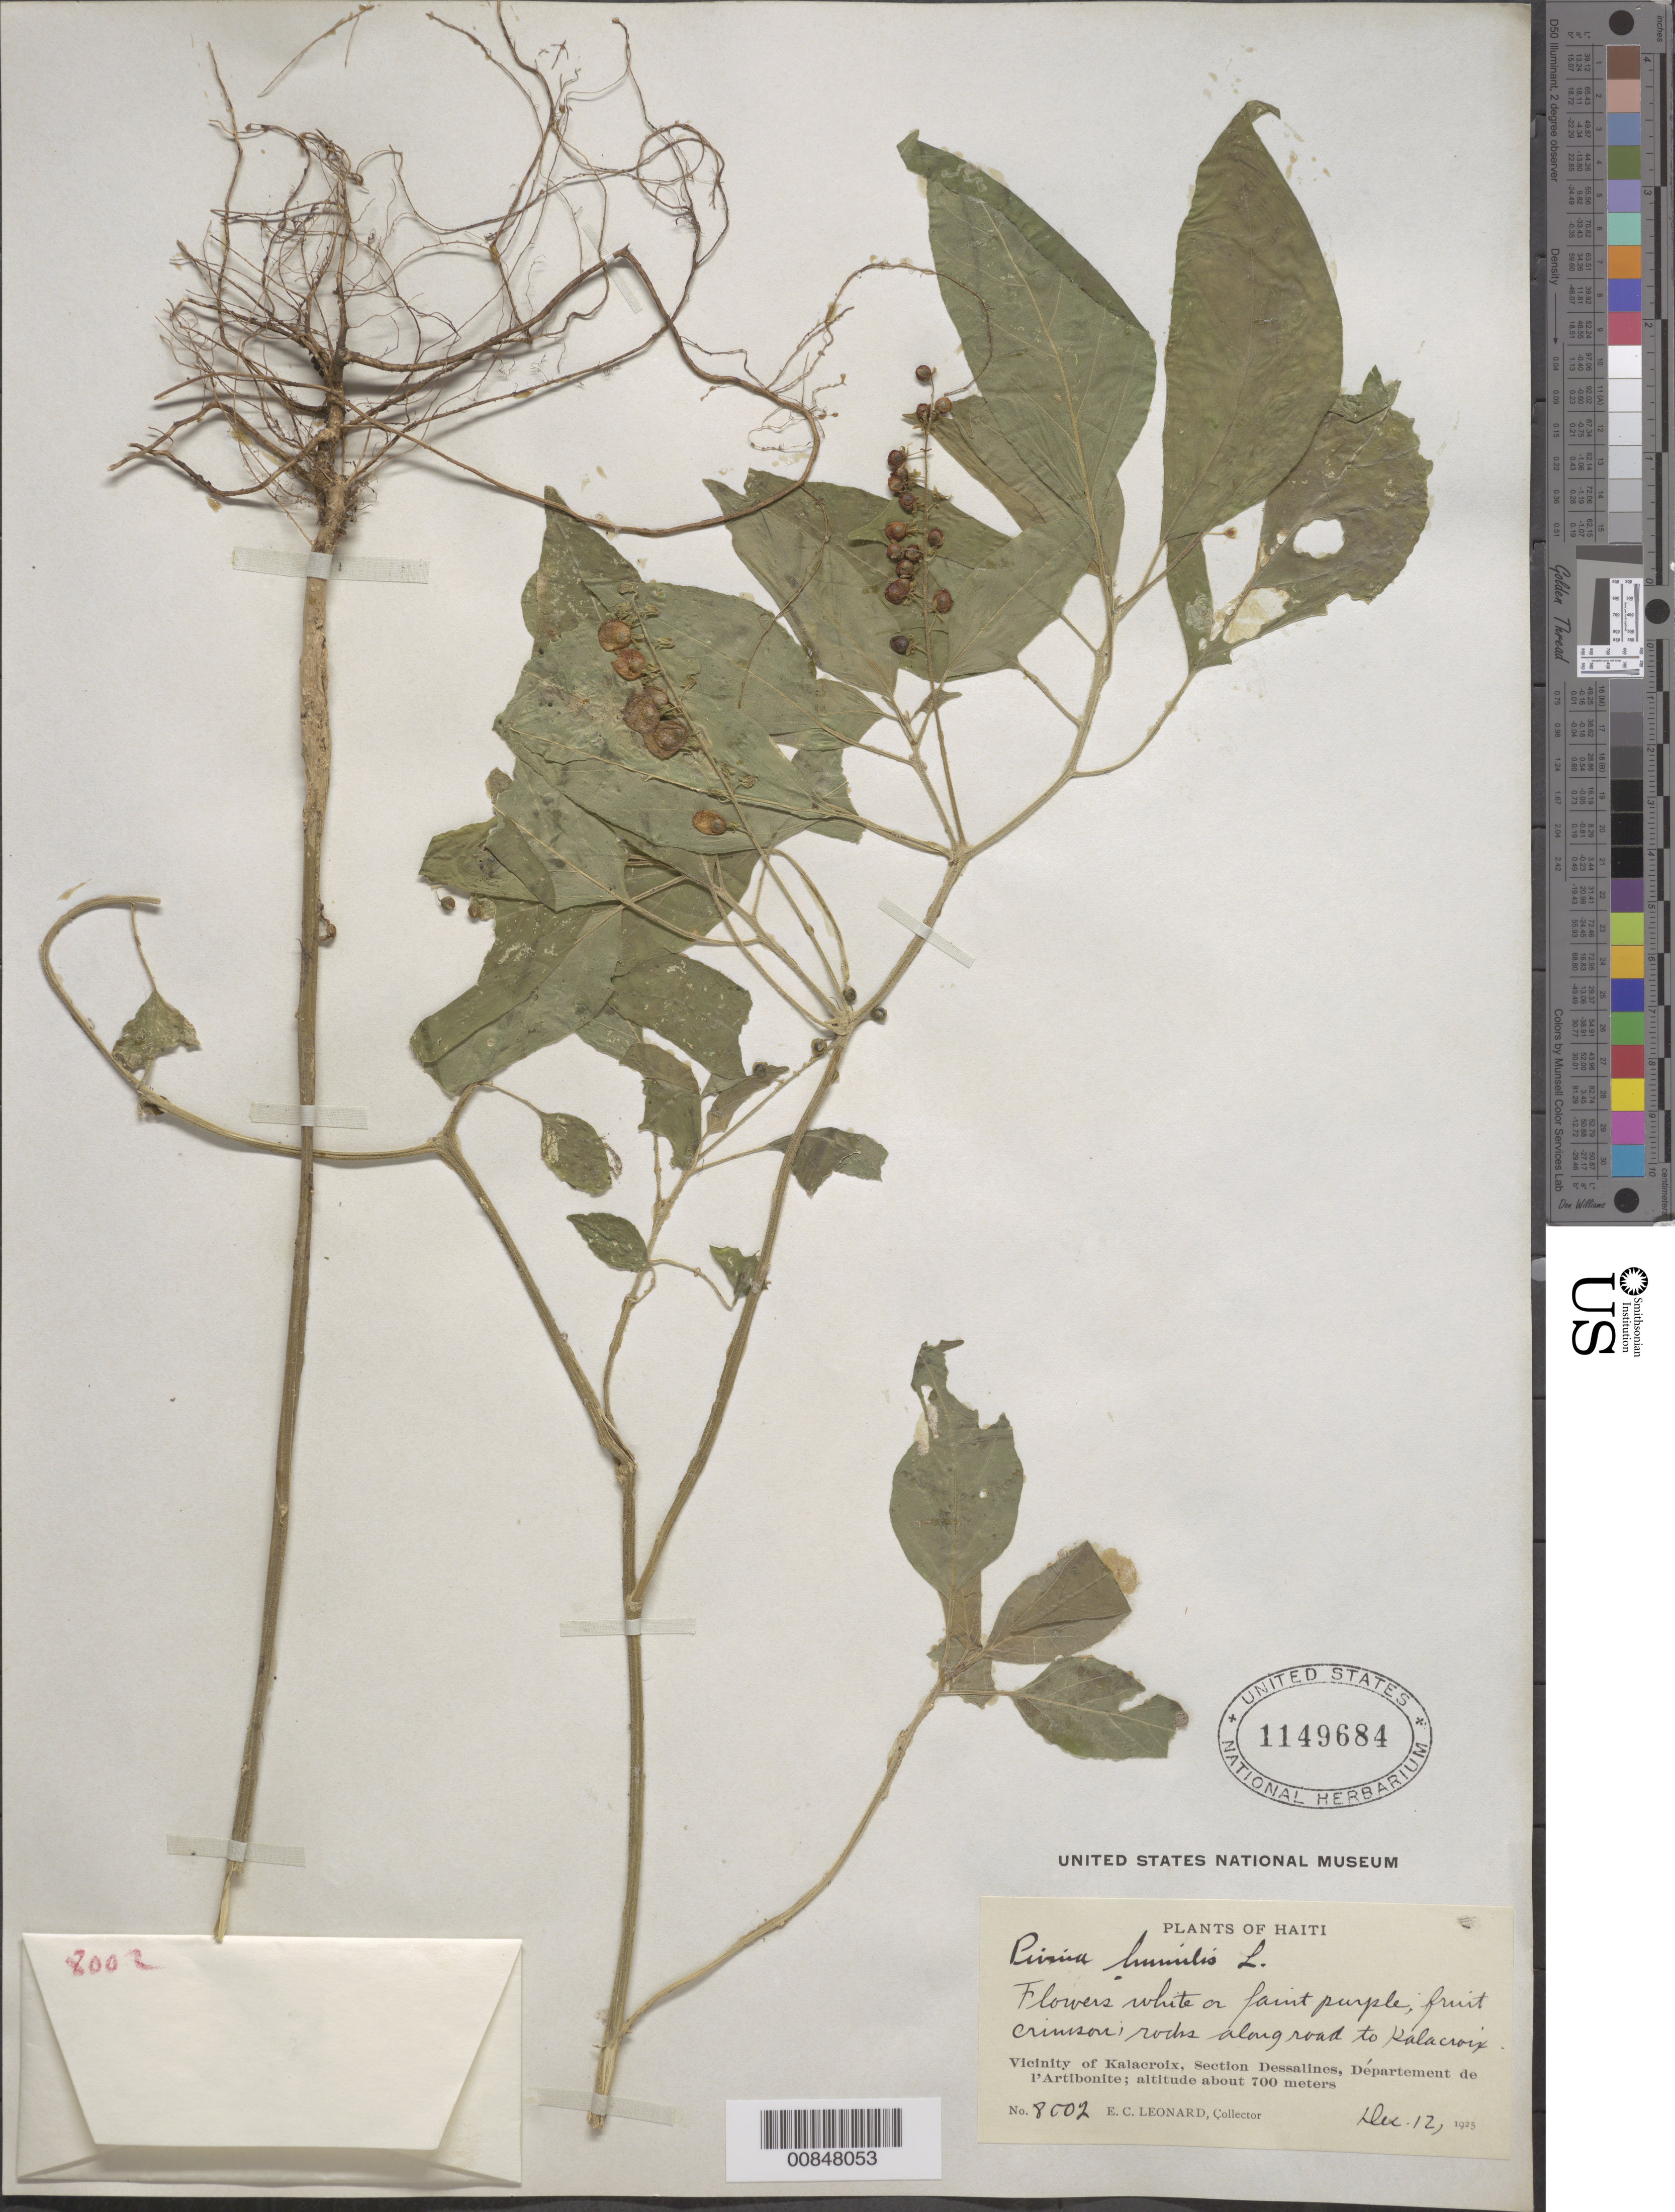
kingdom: Plantae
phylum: Tracheophyta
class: Magnoliopsida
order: Caryophyllales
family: Phytolaccaceae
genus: Rivina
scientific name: Rivina humilis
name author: L.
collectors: E. C. Leonard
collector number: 8002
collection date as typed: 12 Dec 1925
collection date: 1925-12-12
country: Haiti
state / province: Artibonite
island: Hispaniola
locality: Vicinity of Kalacroix, Section Dessalines. Along road to Kalacroix.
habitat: Rocks along road.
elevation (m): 700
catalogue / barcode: US 1149684